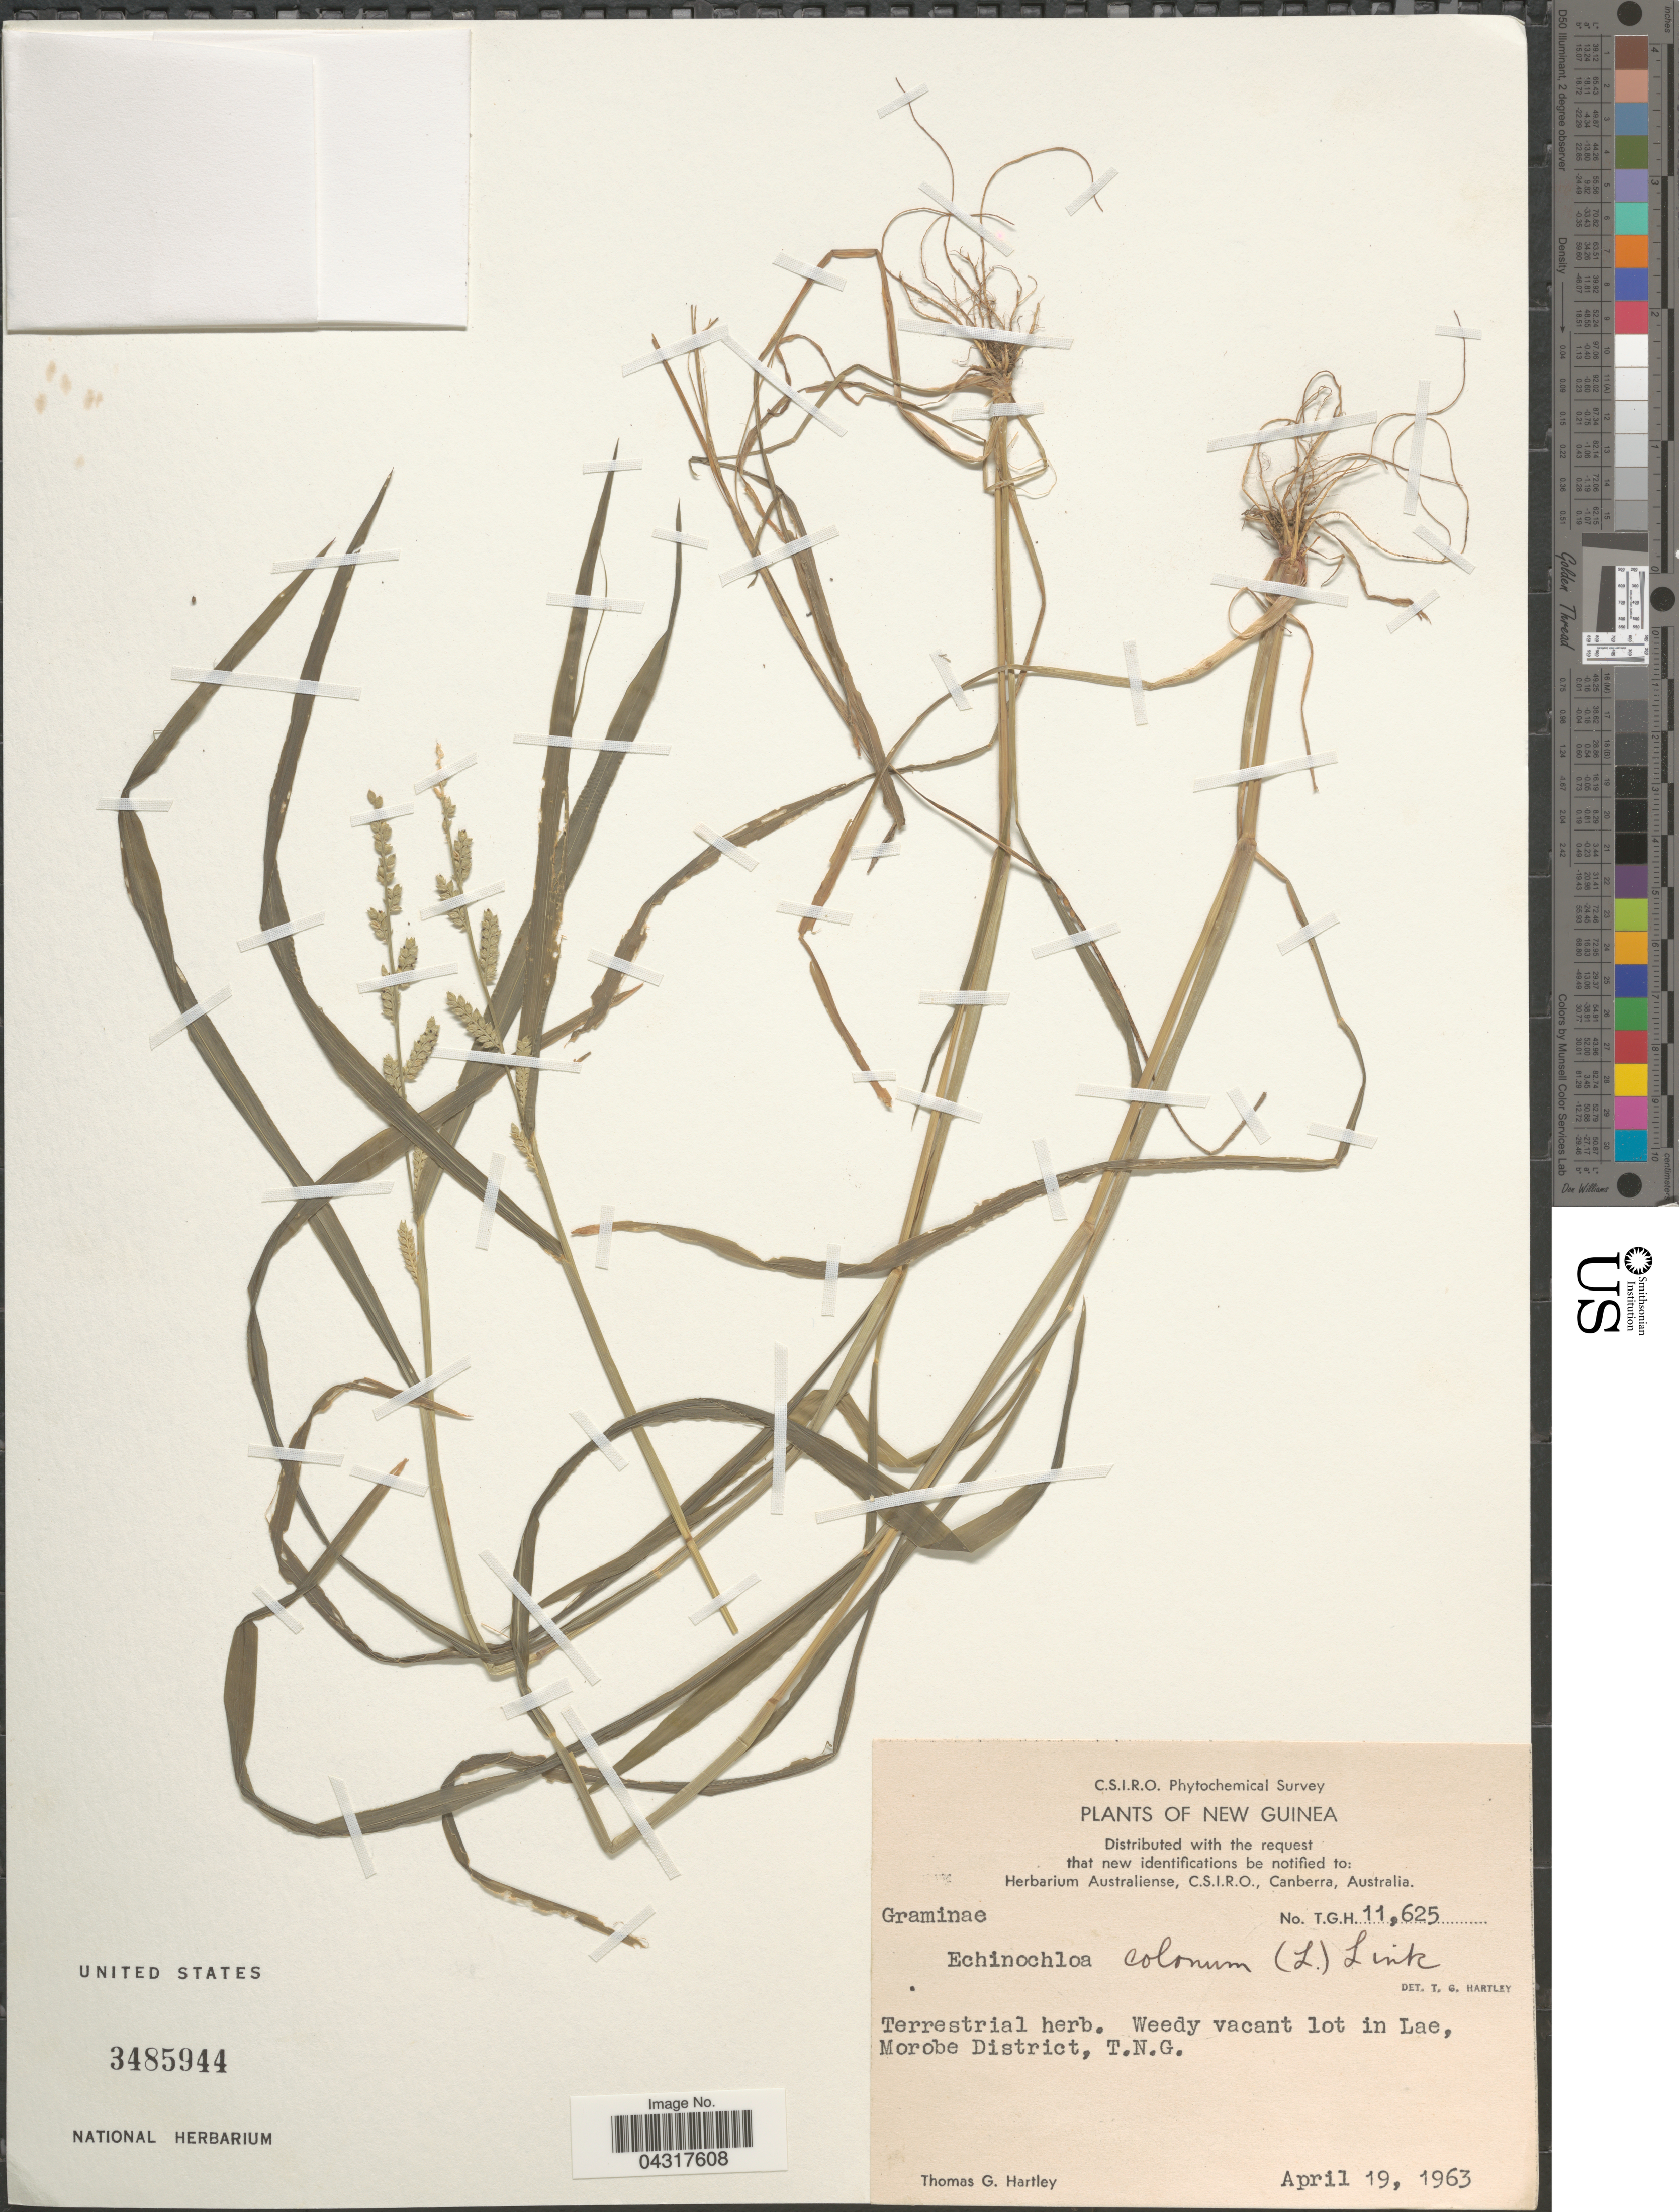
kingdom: Plantae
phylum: Tracheophyta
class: Liliopsida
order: Poales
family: Poaceae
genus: Echinochloa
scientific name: Echinochloa colona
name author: (L.) Link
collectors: T. G. Hartley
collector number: TGH11625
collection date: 1963-04-19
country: Papua New Guinea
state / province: Morobe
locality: C.S.I.R.O. Phytochemical Survey. New Guinea. Weedy vacant lot in Lae, Morobe District, T.N.G.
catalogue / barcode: US 3485944